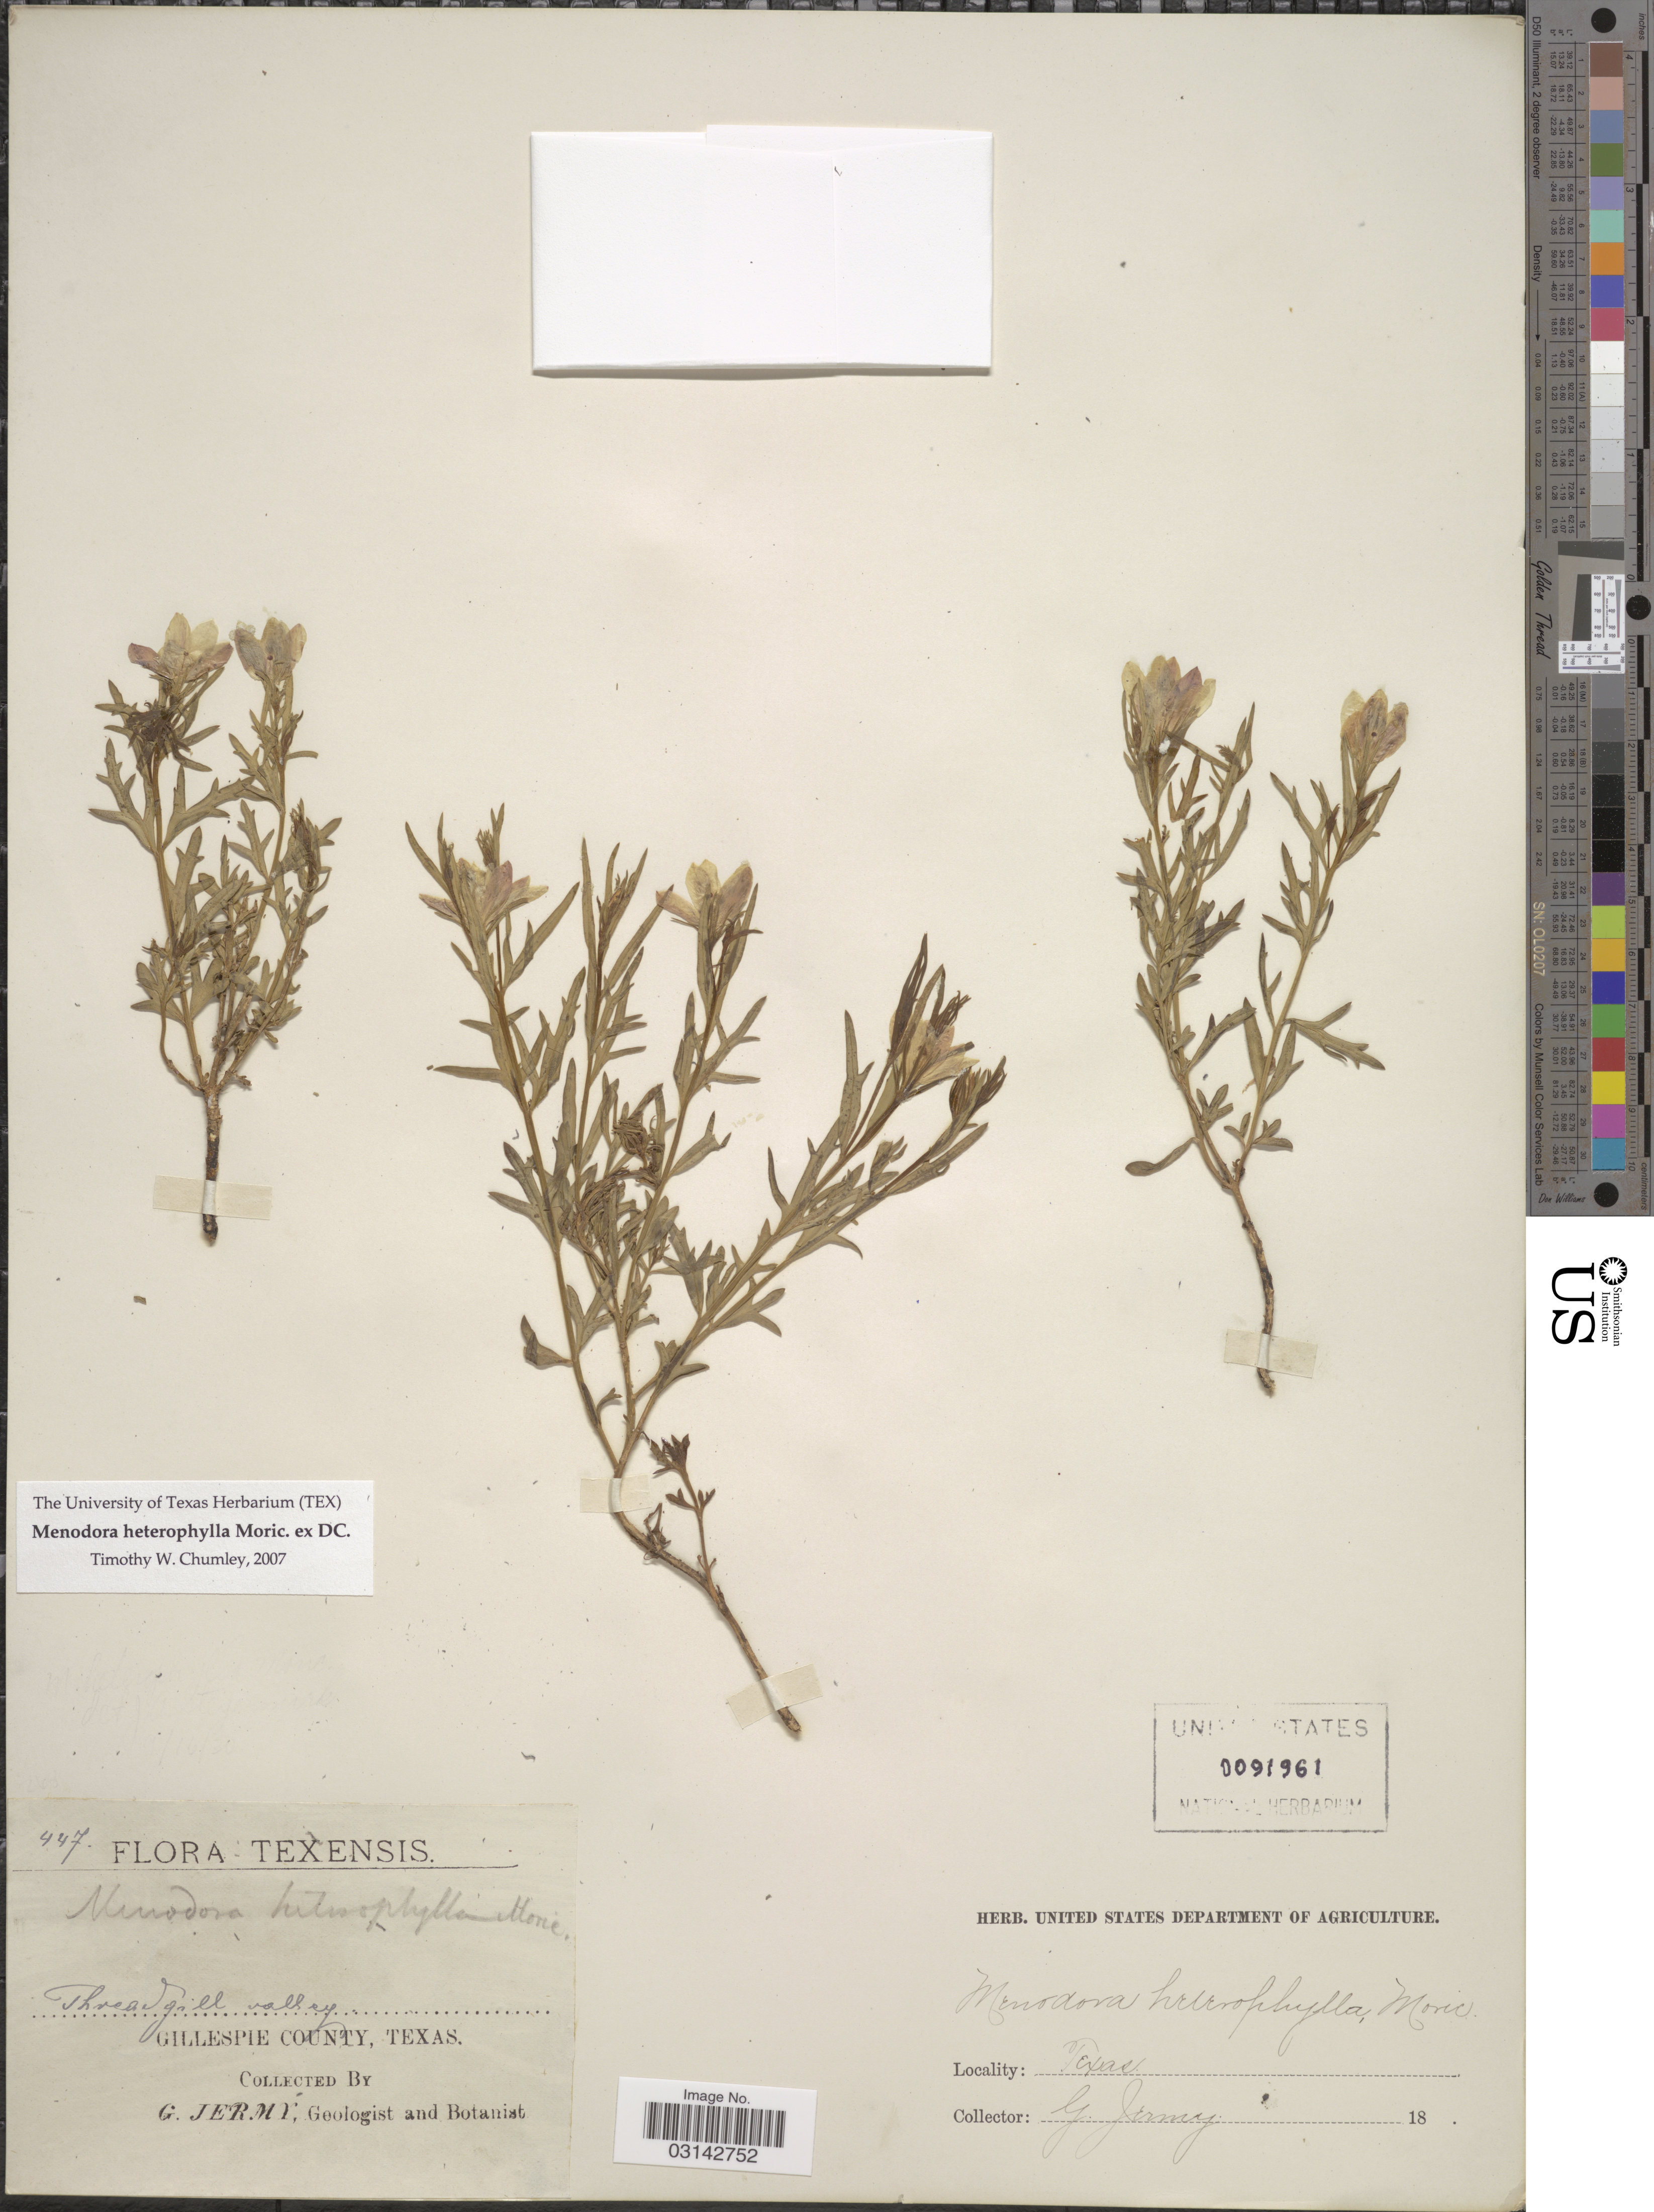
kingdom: Plantae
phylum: Tracheophyta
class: Magnoliopsida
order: Lamiales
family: Oleaceae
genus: Menodora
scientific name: Menodora heterophylla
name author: Moric. ex A. DC.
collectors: G. Jermy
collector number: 447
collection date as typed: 18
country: United States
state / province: Texas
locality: Threadgill valley, Gillespie County.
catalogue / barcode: US 91961